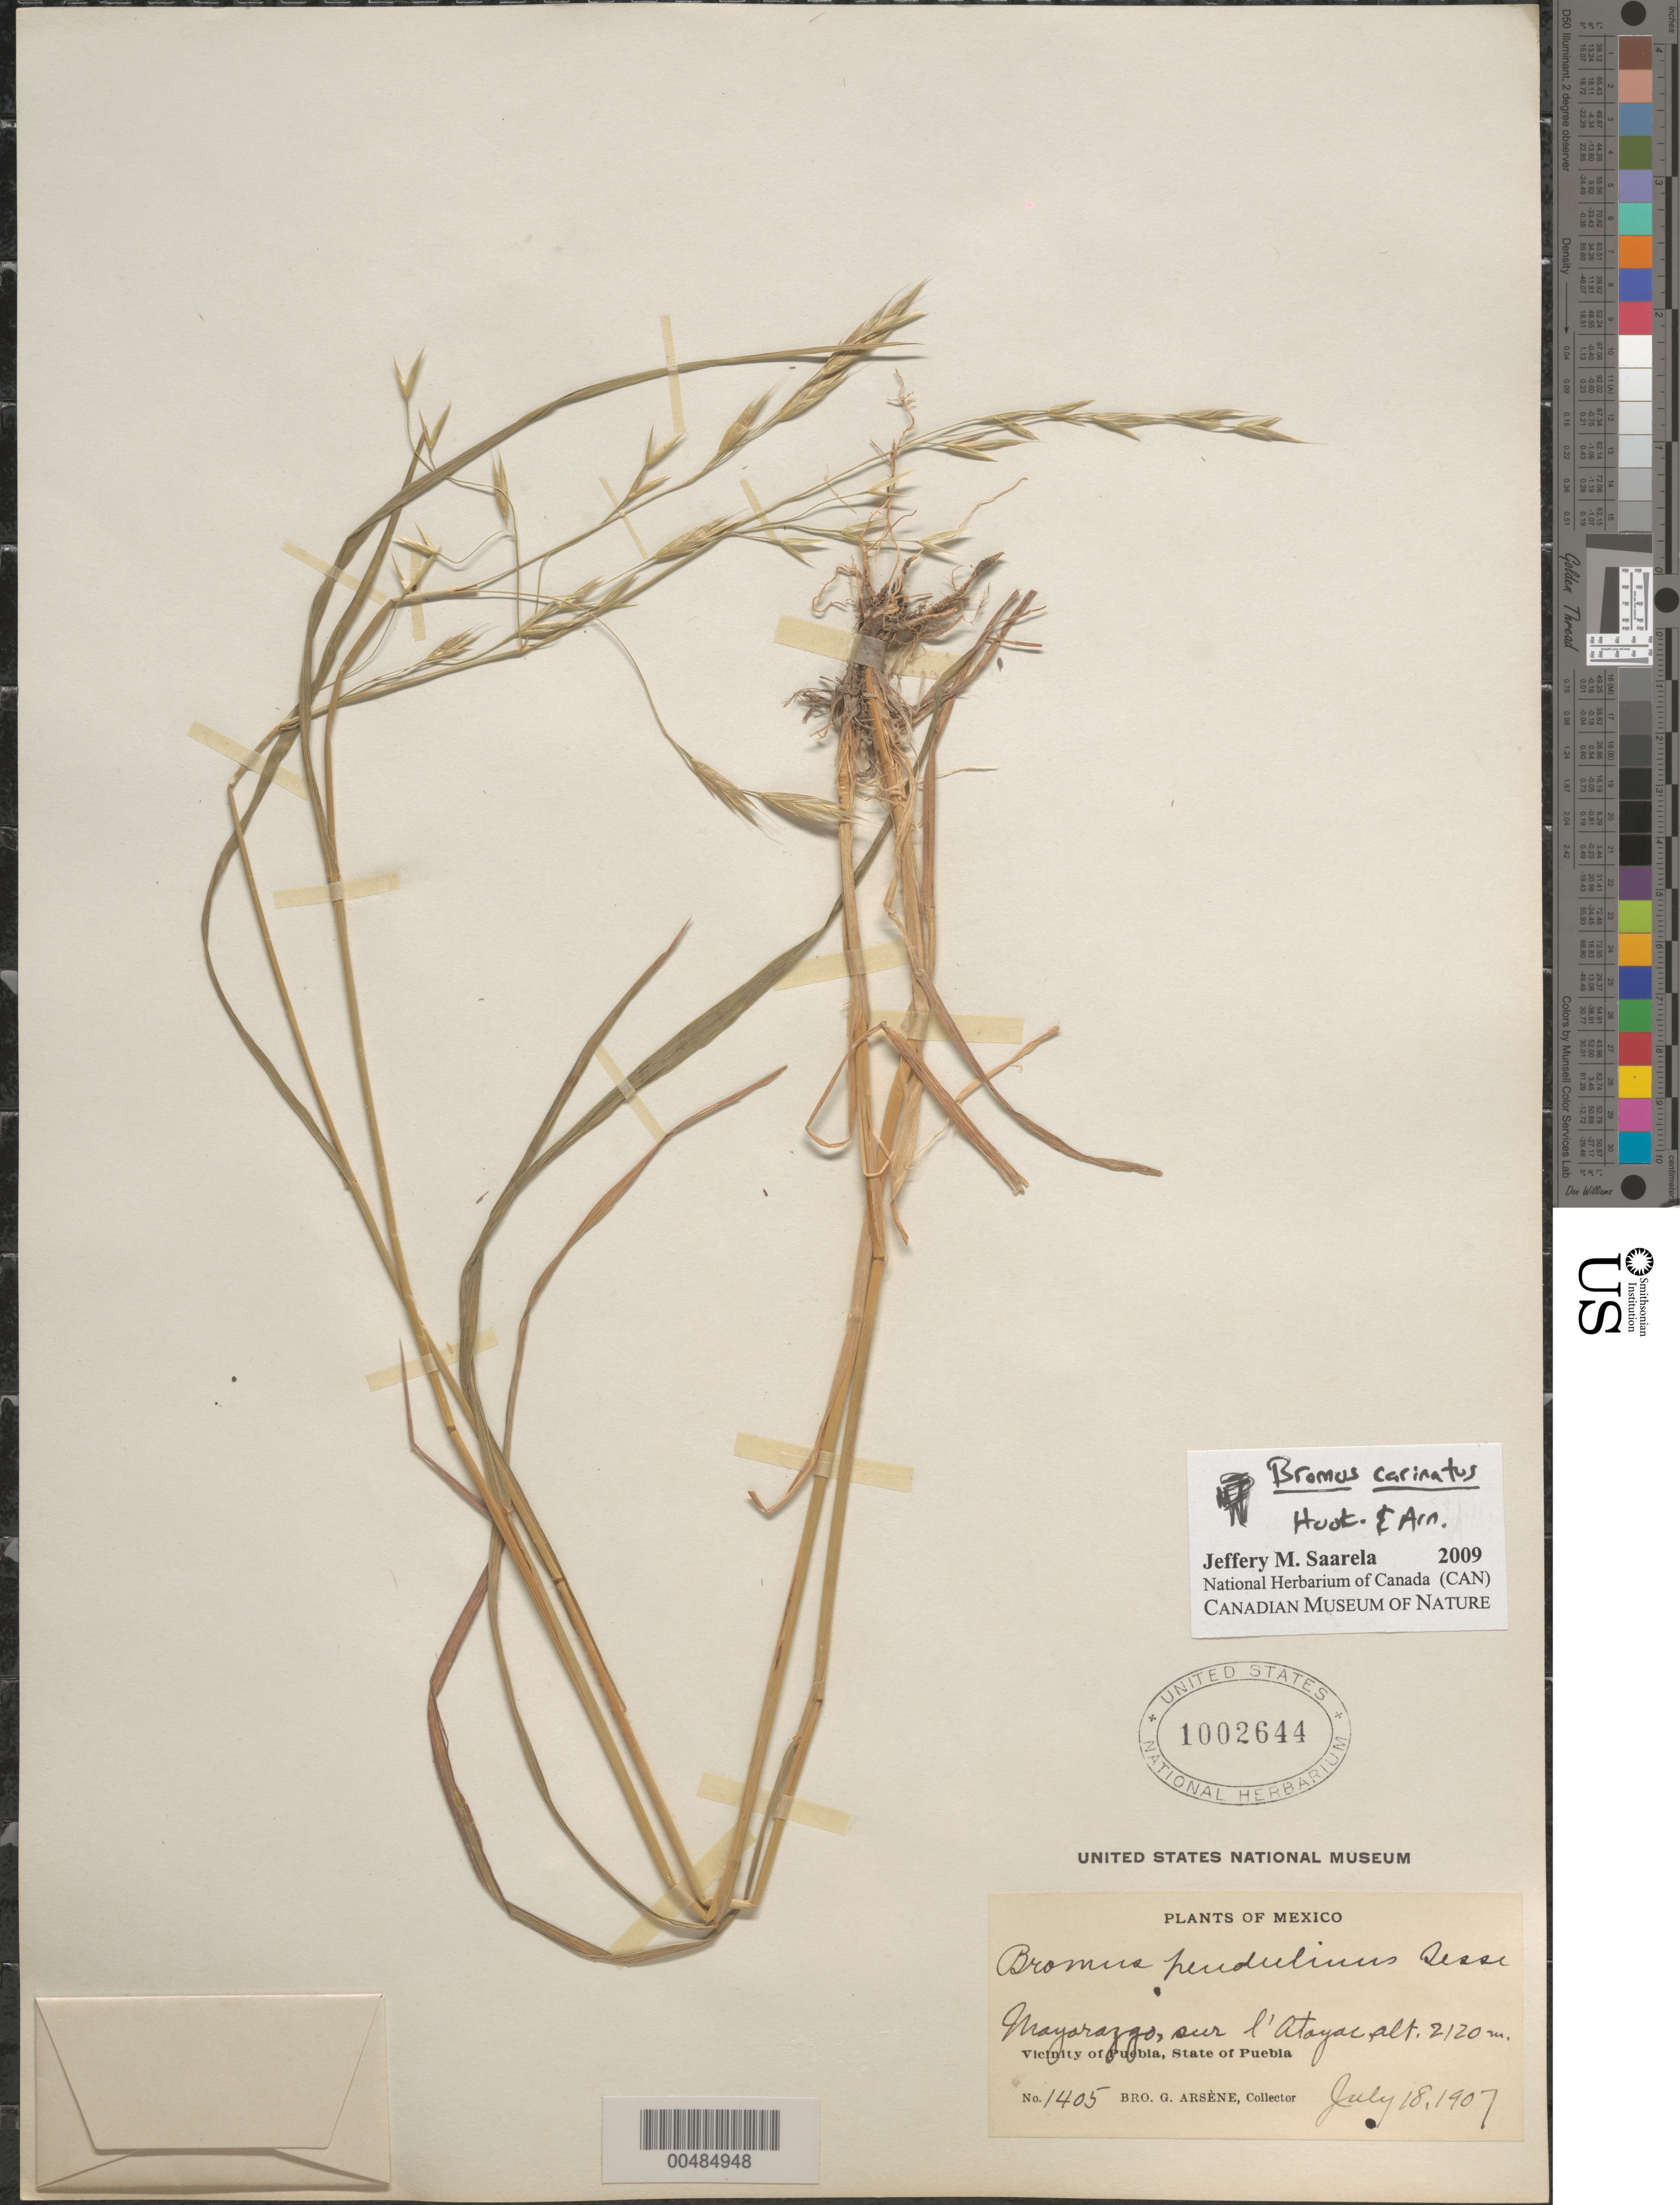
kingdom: Plantae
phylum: Tracheophyta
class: Liliopsida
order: Poales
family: Poaceae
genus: Bromus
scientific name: Bromus carinatus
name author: Hook. & Arn.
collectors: Bro. G. Arsène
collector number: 1405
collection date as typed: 18 Jul 1907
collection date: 1907-07-18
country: Mexico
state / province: Puebla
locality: Mayorazgo, sur l'Atoyac, vicinity of Puebla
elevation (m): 2120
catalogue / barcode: US 1002644